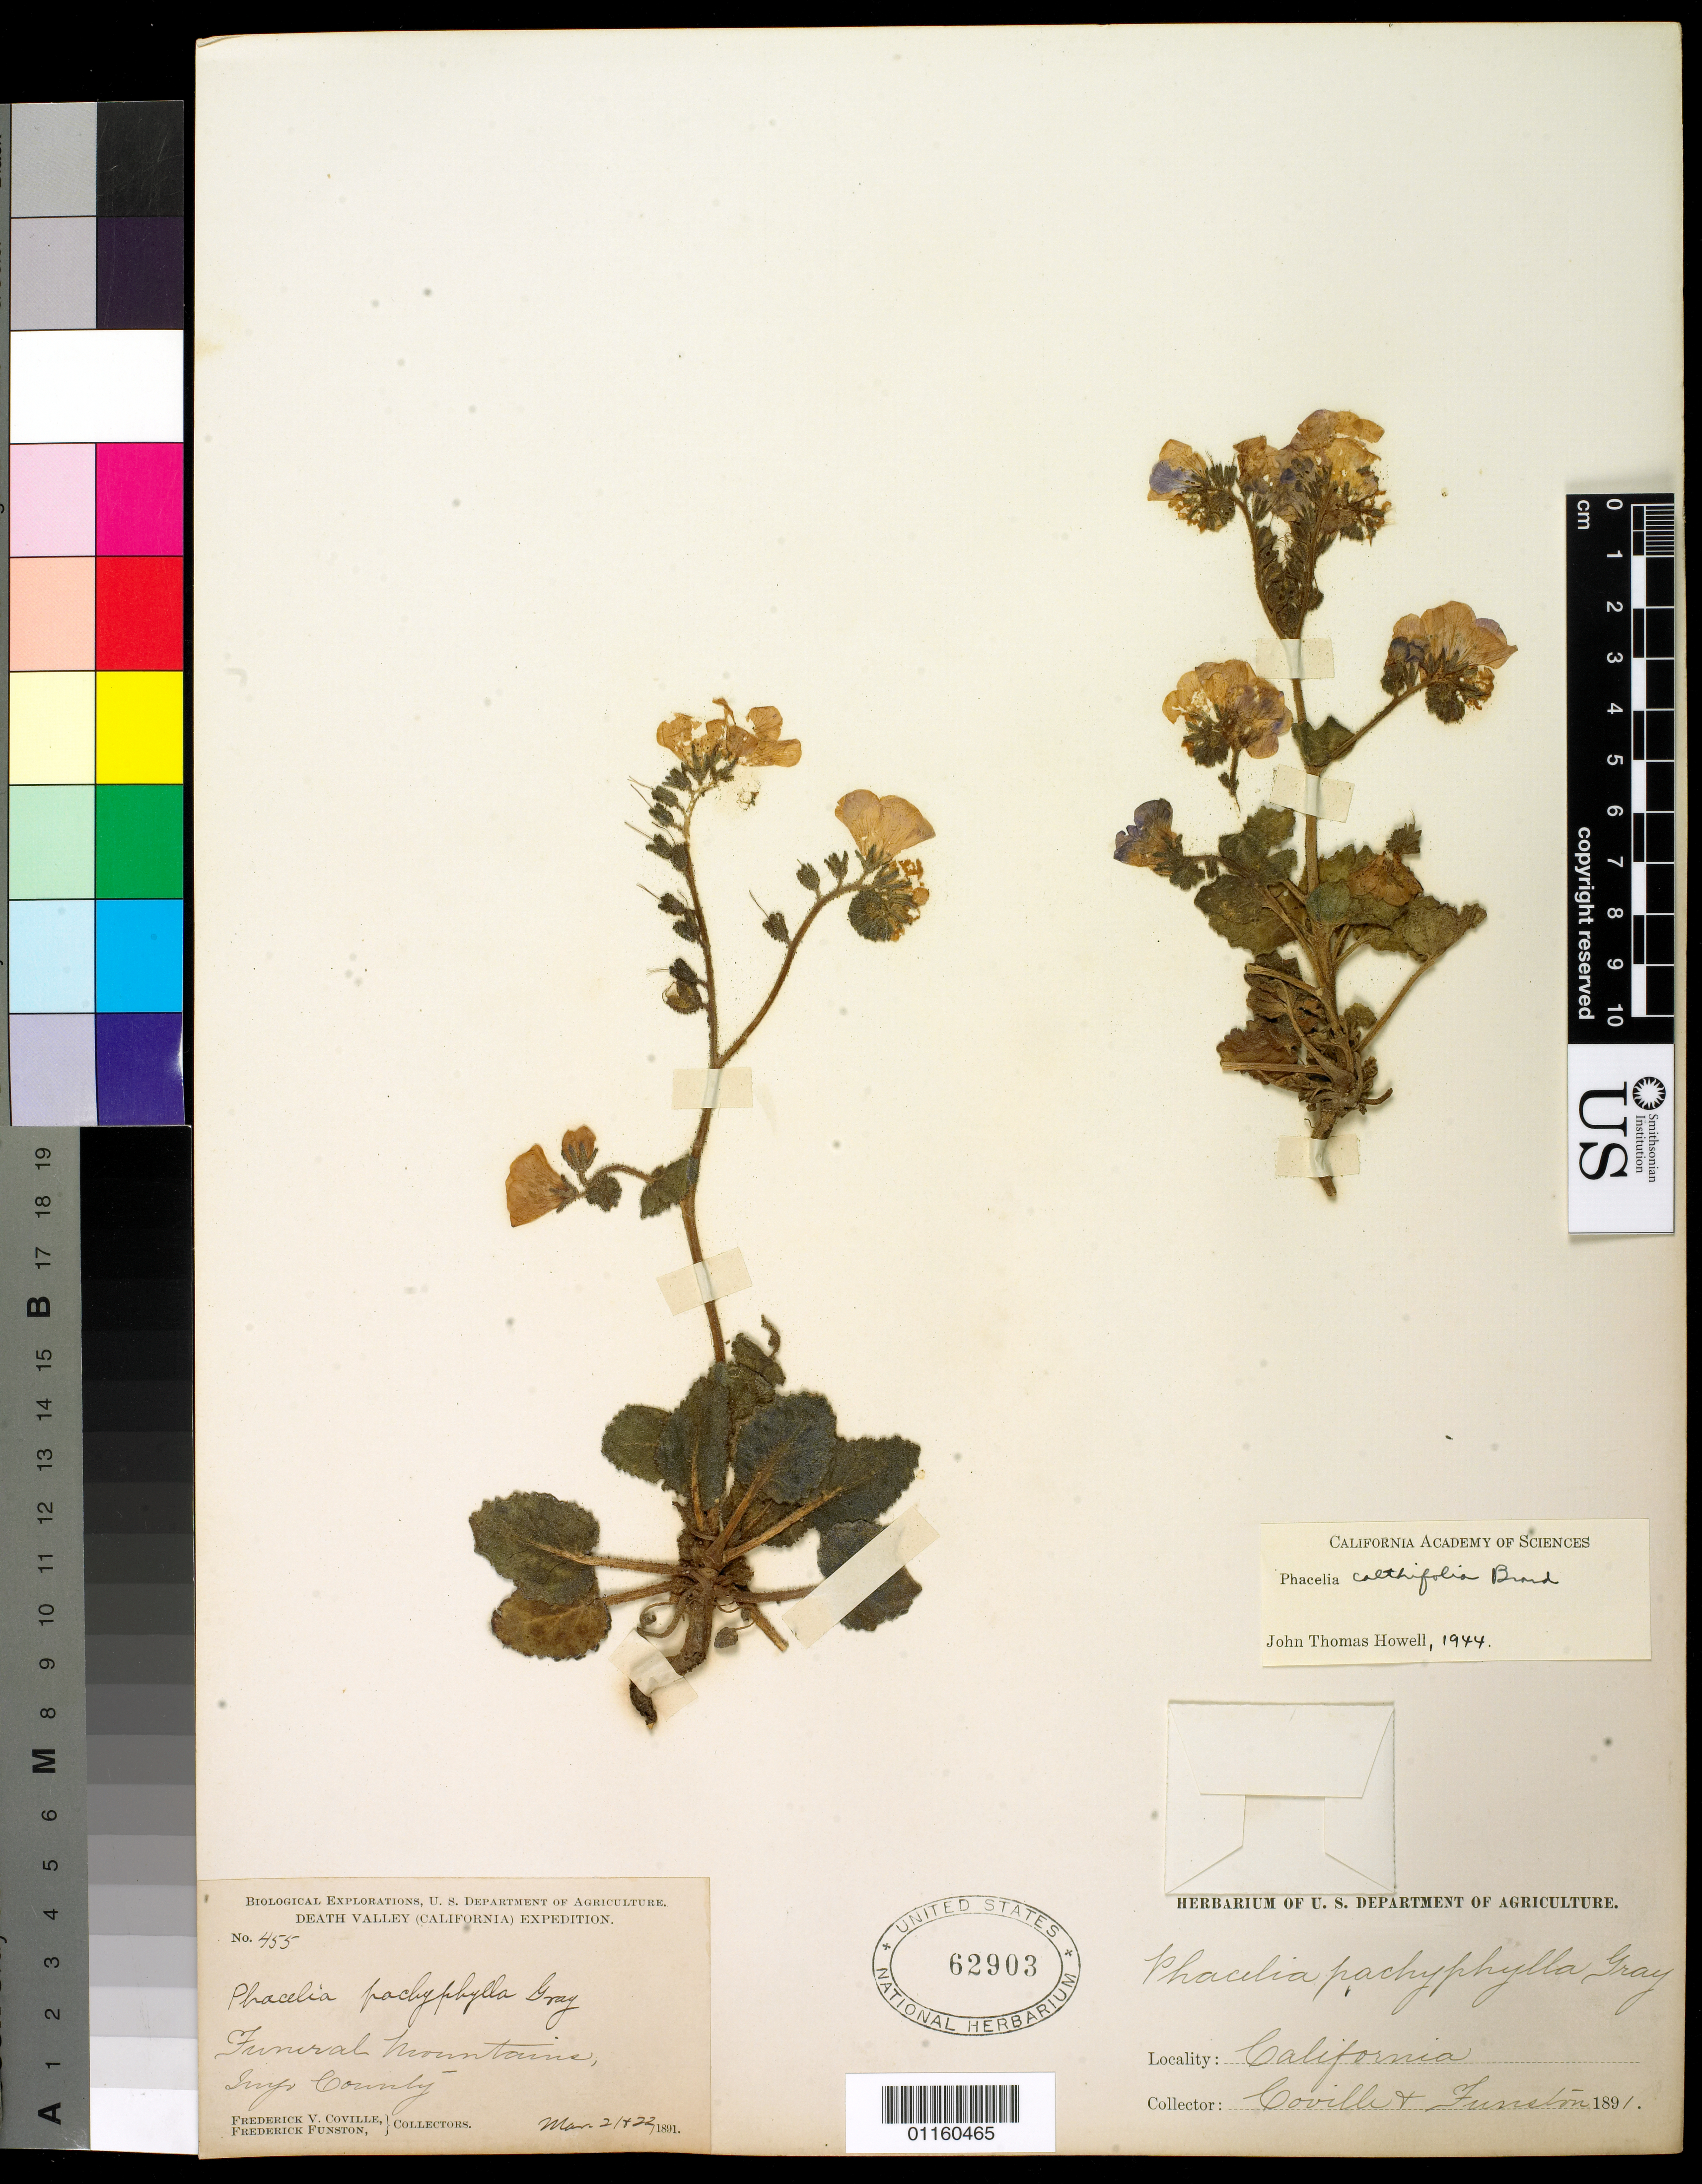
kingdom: Plantae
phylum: Tracheophyta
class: Magnoliopsida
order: Boraginales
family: Hydrophyllaceae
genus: Phacelia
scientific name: Phacelia calthifolia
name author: Brand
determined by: Howell, J. T.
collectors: F. V. Coville & F. Funston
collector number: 455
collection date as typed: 21 Mar 1891 and 22 Mar 1891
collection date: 1891-03-21,1891-03-22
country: United States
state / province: California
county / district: Inyo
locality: Funeral Mountains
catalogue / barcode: US 62903